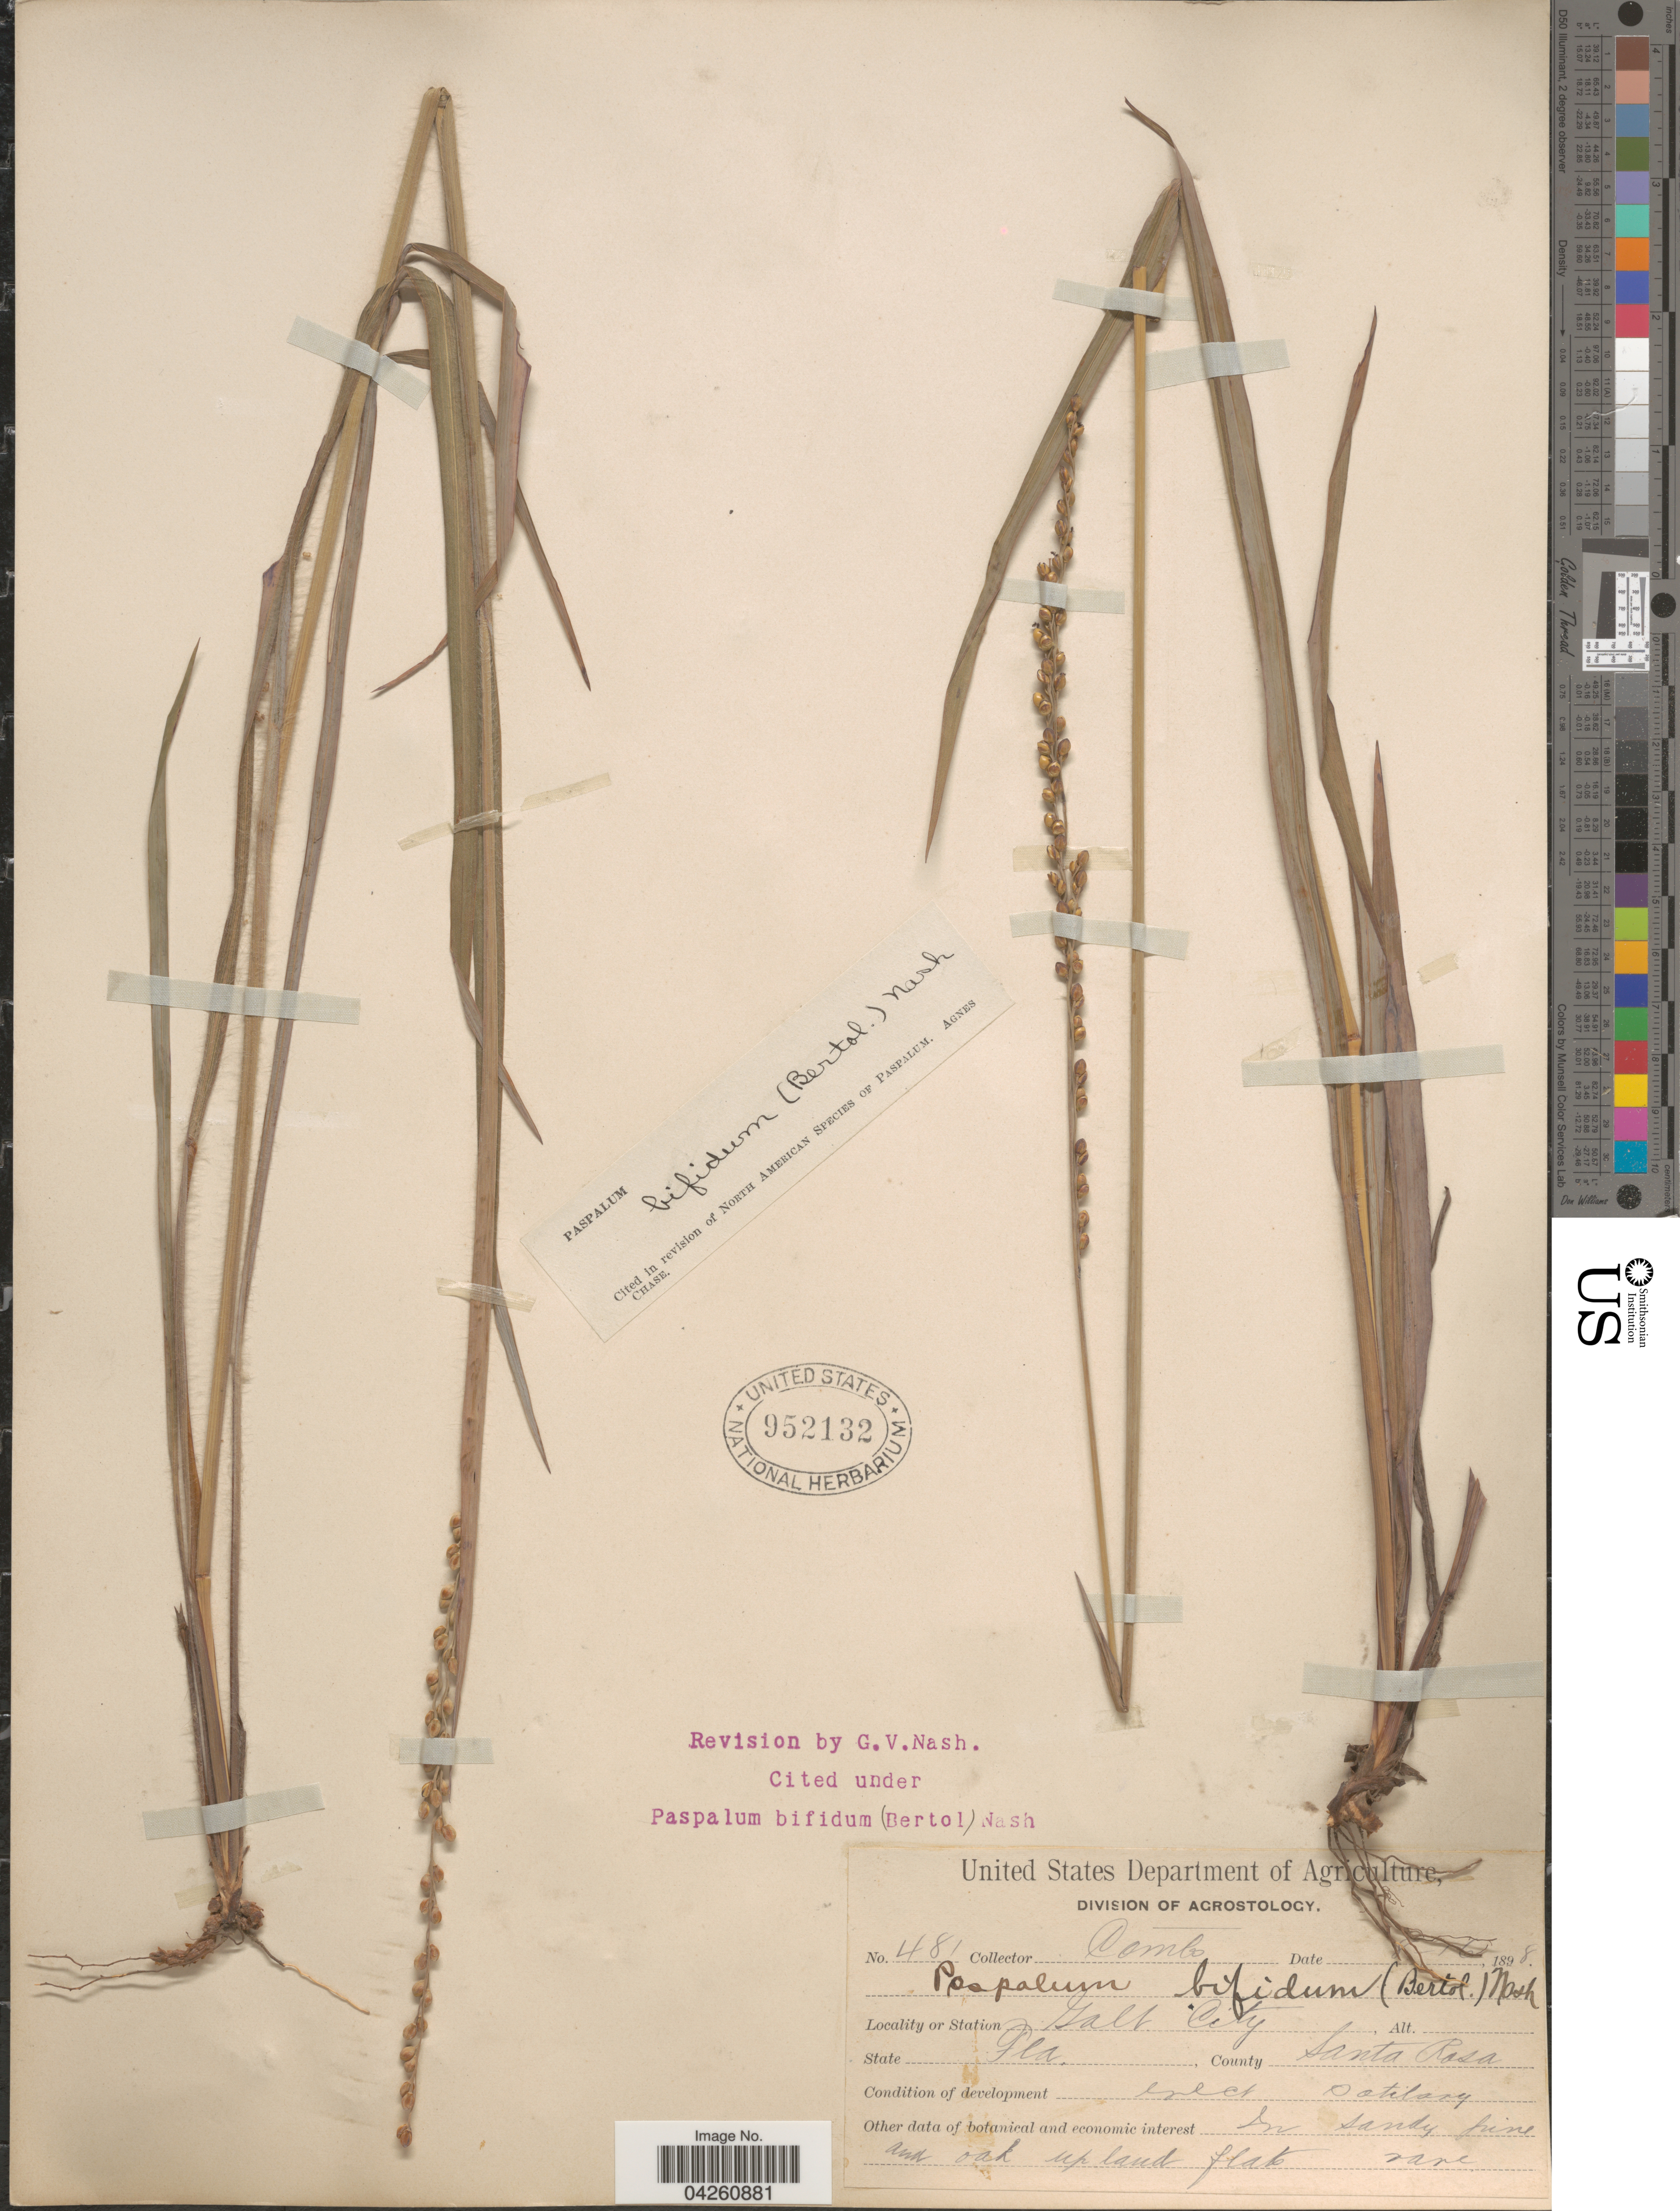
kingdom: Plantae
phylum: Tracheophyta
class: Liliopsida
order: Poales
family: Poaceae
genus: Paspalum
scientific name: Paspalum bifidum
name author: (Bertol.) Nash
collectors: -. Combs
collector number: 481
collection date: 1898-08-16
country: United States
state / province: Florida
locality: Galt. City. County Santa Rosa. In sandy pine and oak upland flat.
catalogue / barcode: US 952132